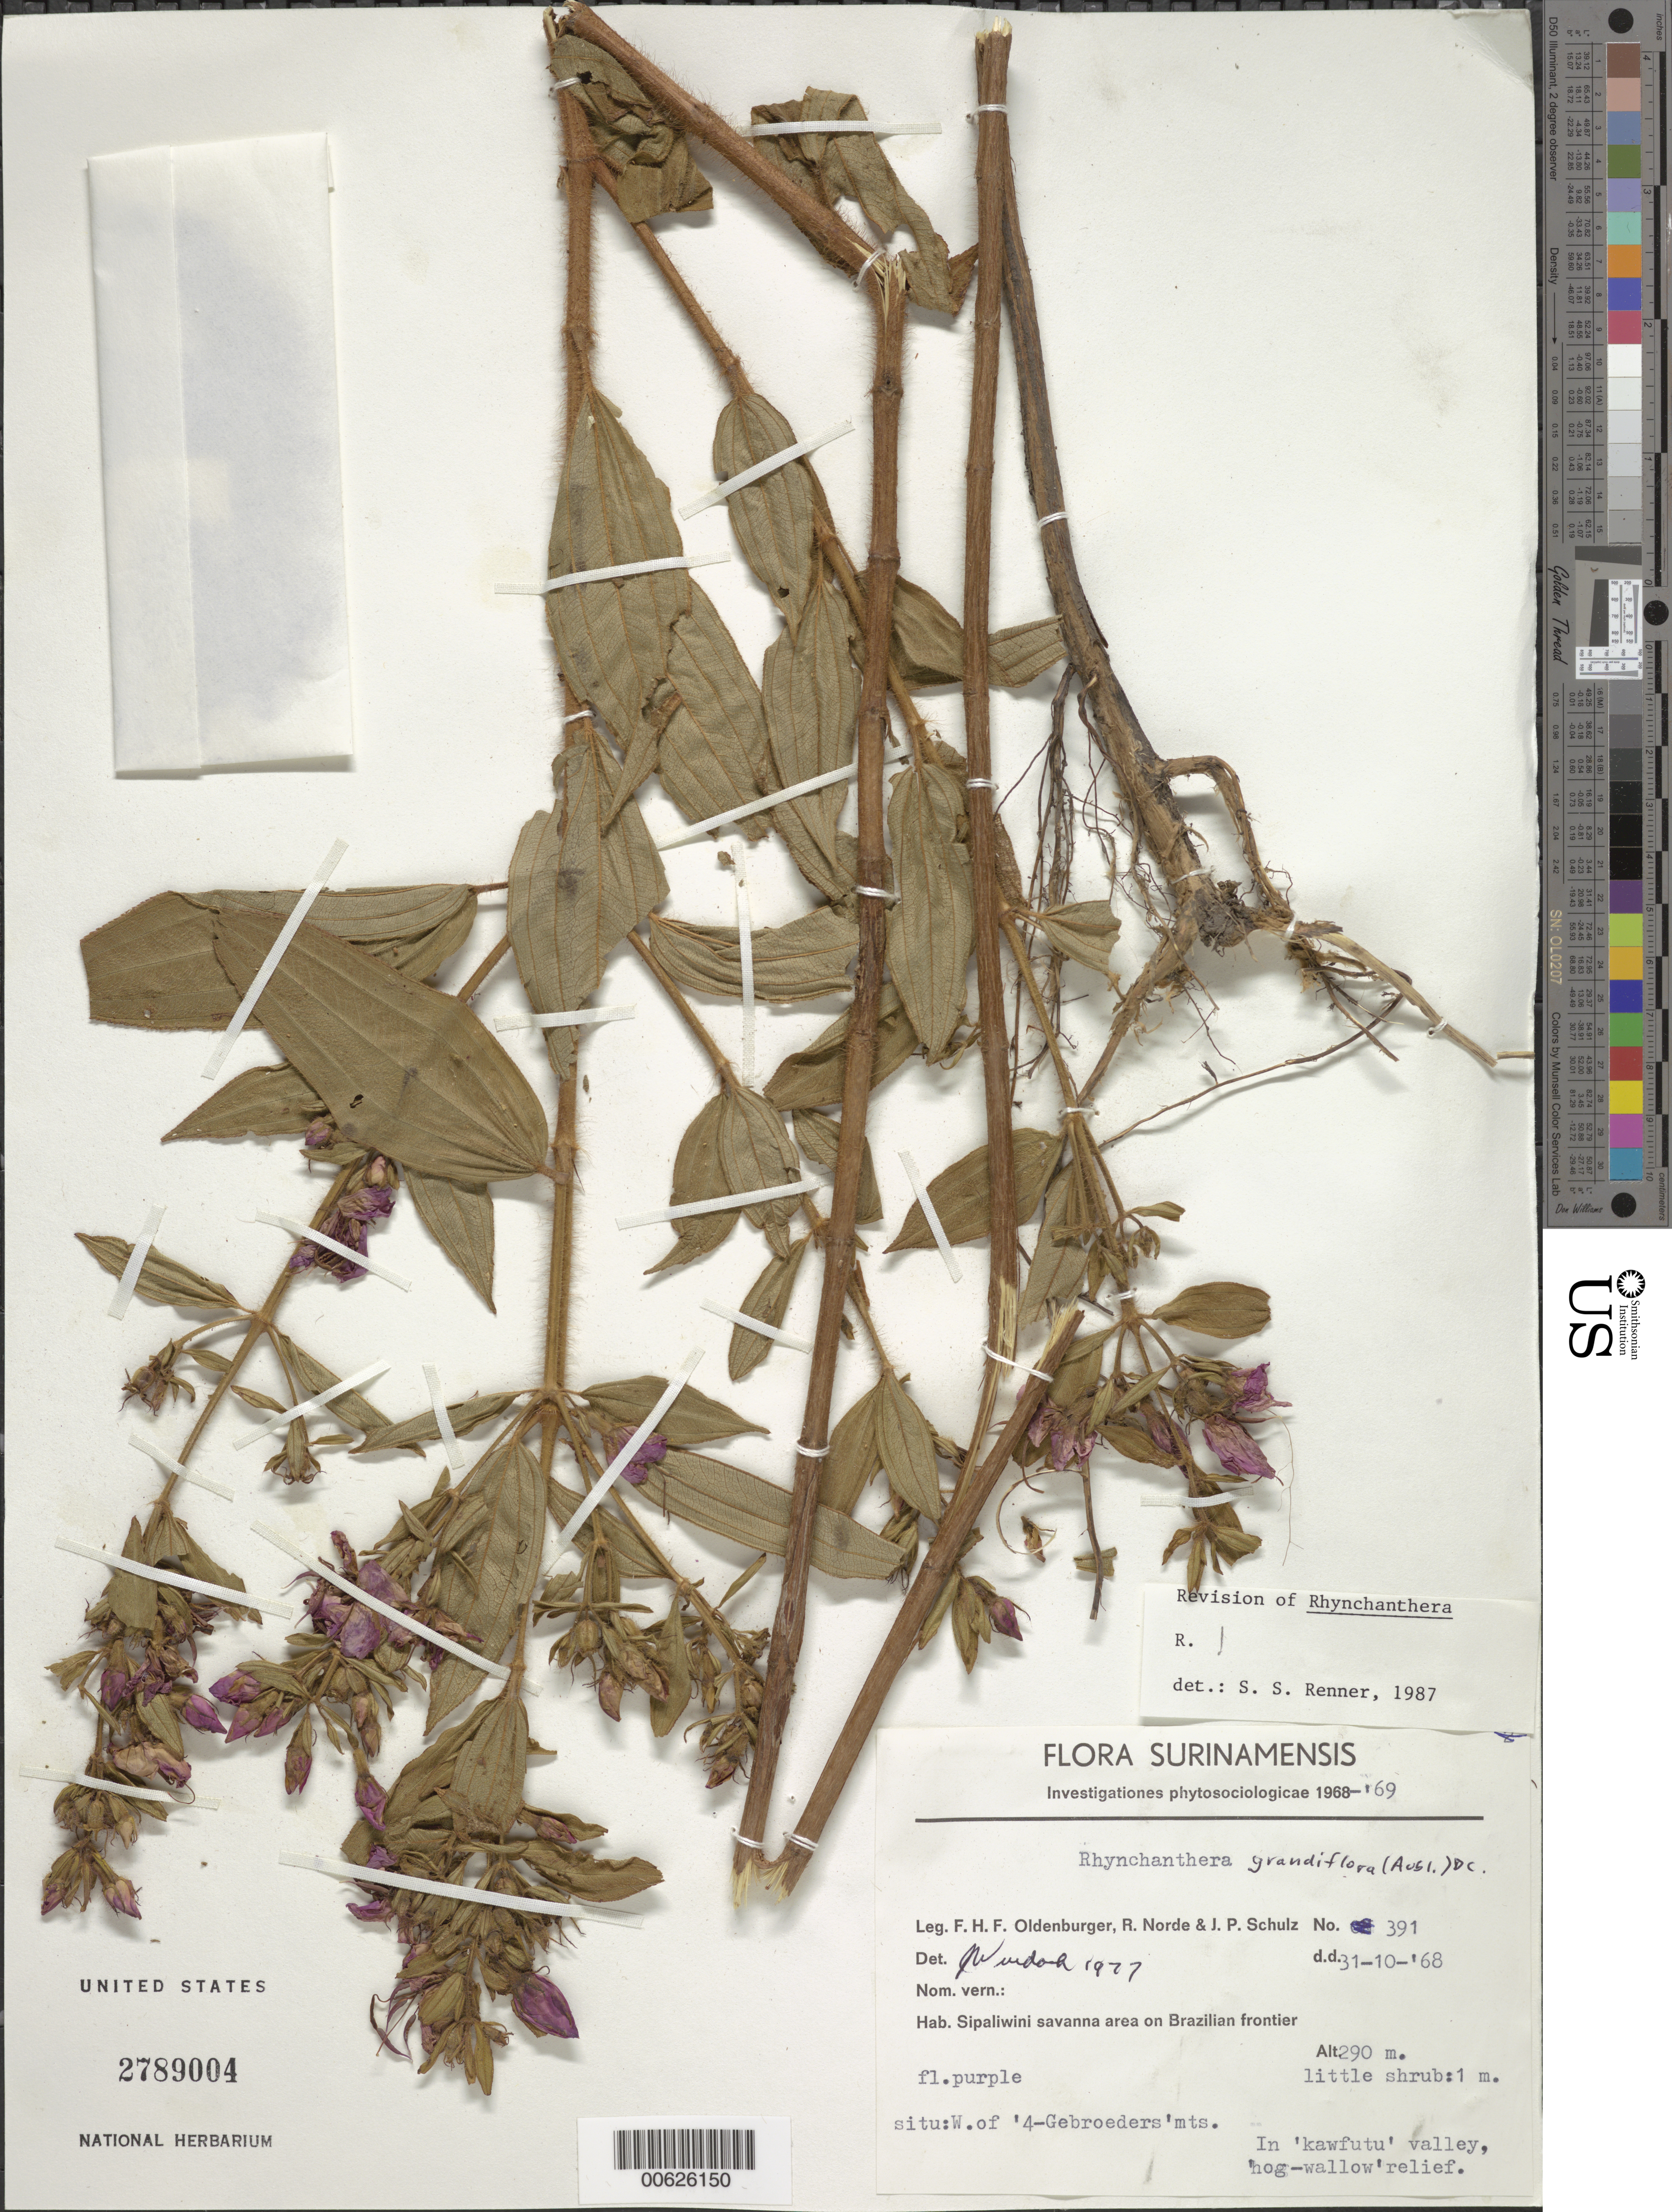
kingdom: Plantae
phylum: Tracheophyta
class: Magnoliopsida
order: Myrtales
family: Melastomataceae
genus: Rhynchanthera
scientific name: Rhynchanthera grandiflora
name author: (Aubl.) DC.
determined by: Renner, S. S.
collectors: F. Oldenburger, R. Norde & J. P. Schulz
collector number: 391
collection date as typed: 31-Oct-68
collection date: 1968-10-31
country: Suriname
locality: Sipaliwini Savanna, Brazilian frontier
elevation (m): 290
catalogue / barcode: US 2789004